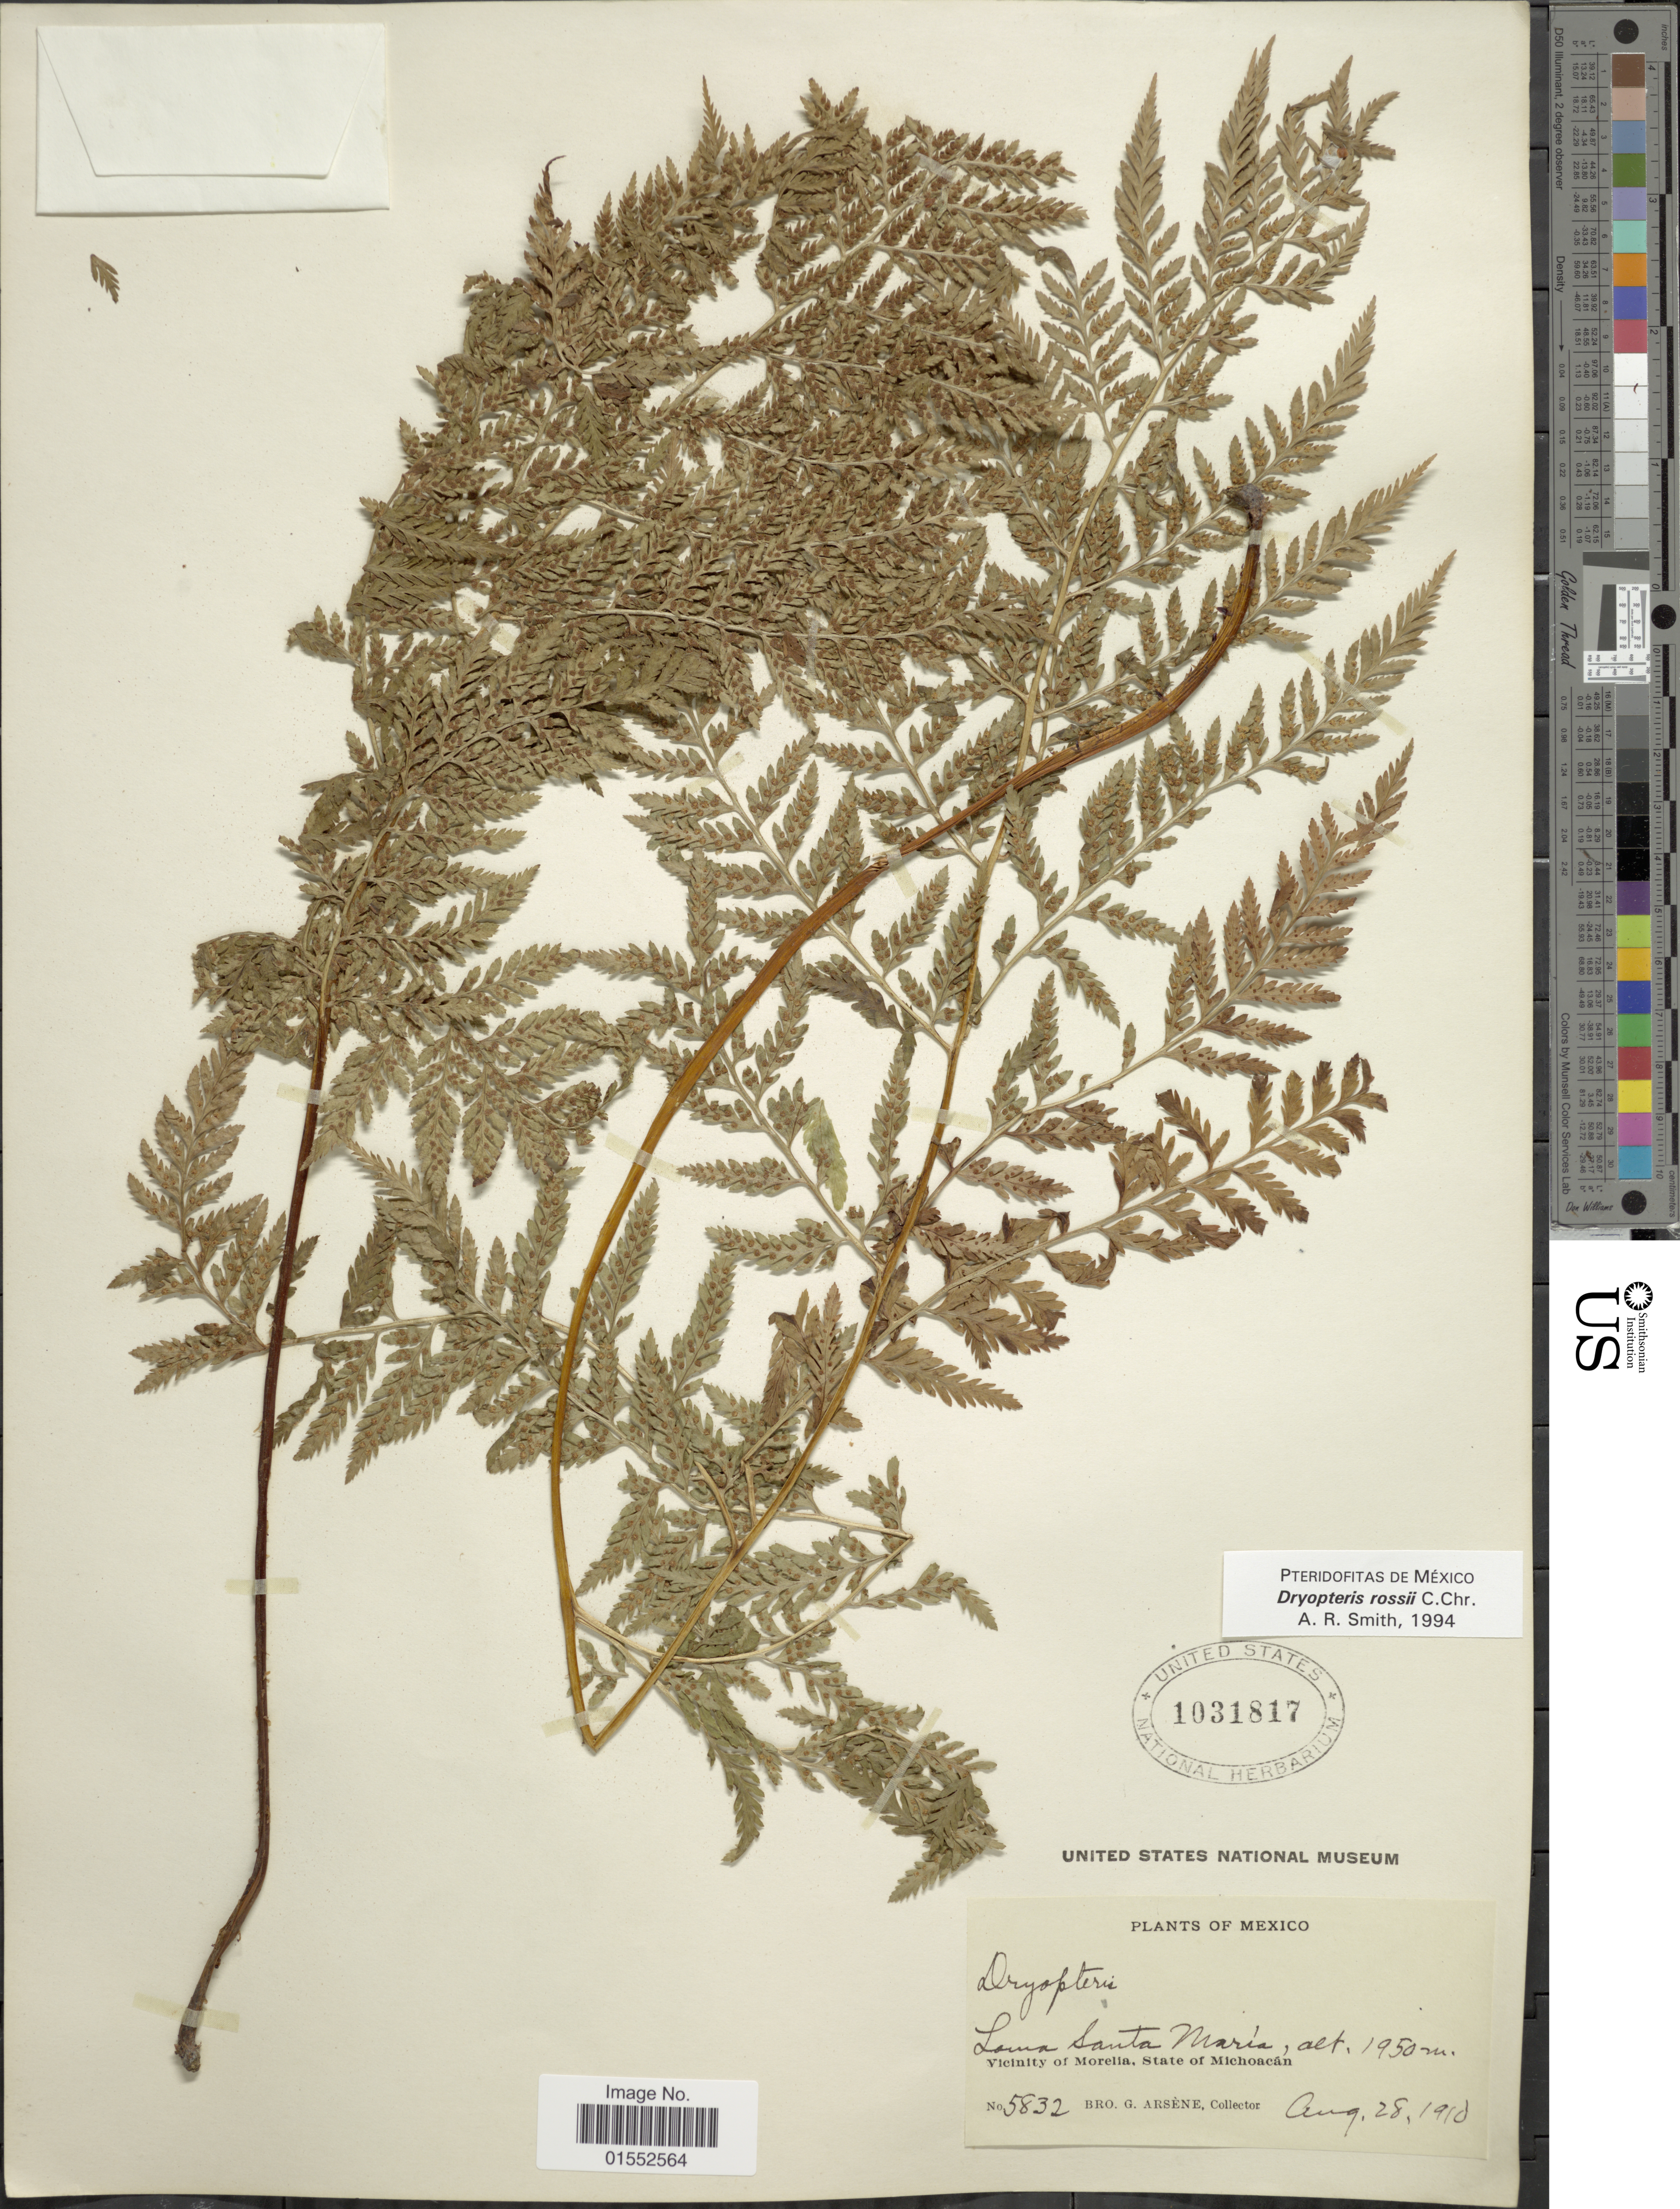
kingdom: Plantae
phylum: Tracheophyta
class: Polypodiopsida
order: Polypodiales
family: Dryopteridaceae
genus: Dryopteris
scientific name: Dryopteris rossii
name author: C. Chr.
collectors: Bro. G. Arsène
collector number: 5832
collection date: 1910-08-28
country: Mexico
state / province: Michoacán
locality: Mexico. Lama Santa Maria. Vicinity of Morelia, State of Michoacan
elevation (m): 1950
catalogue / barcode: US 1031817